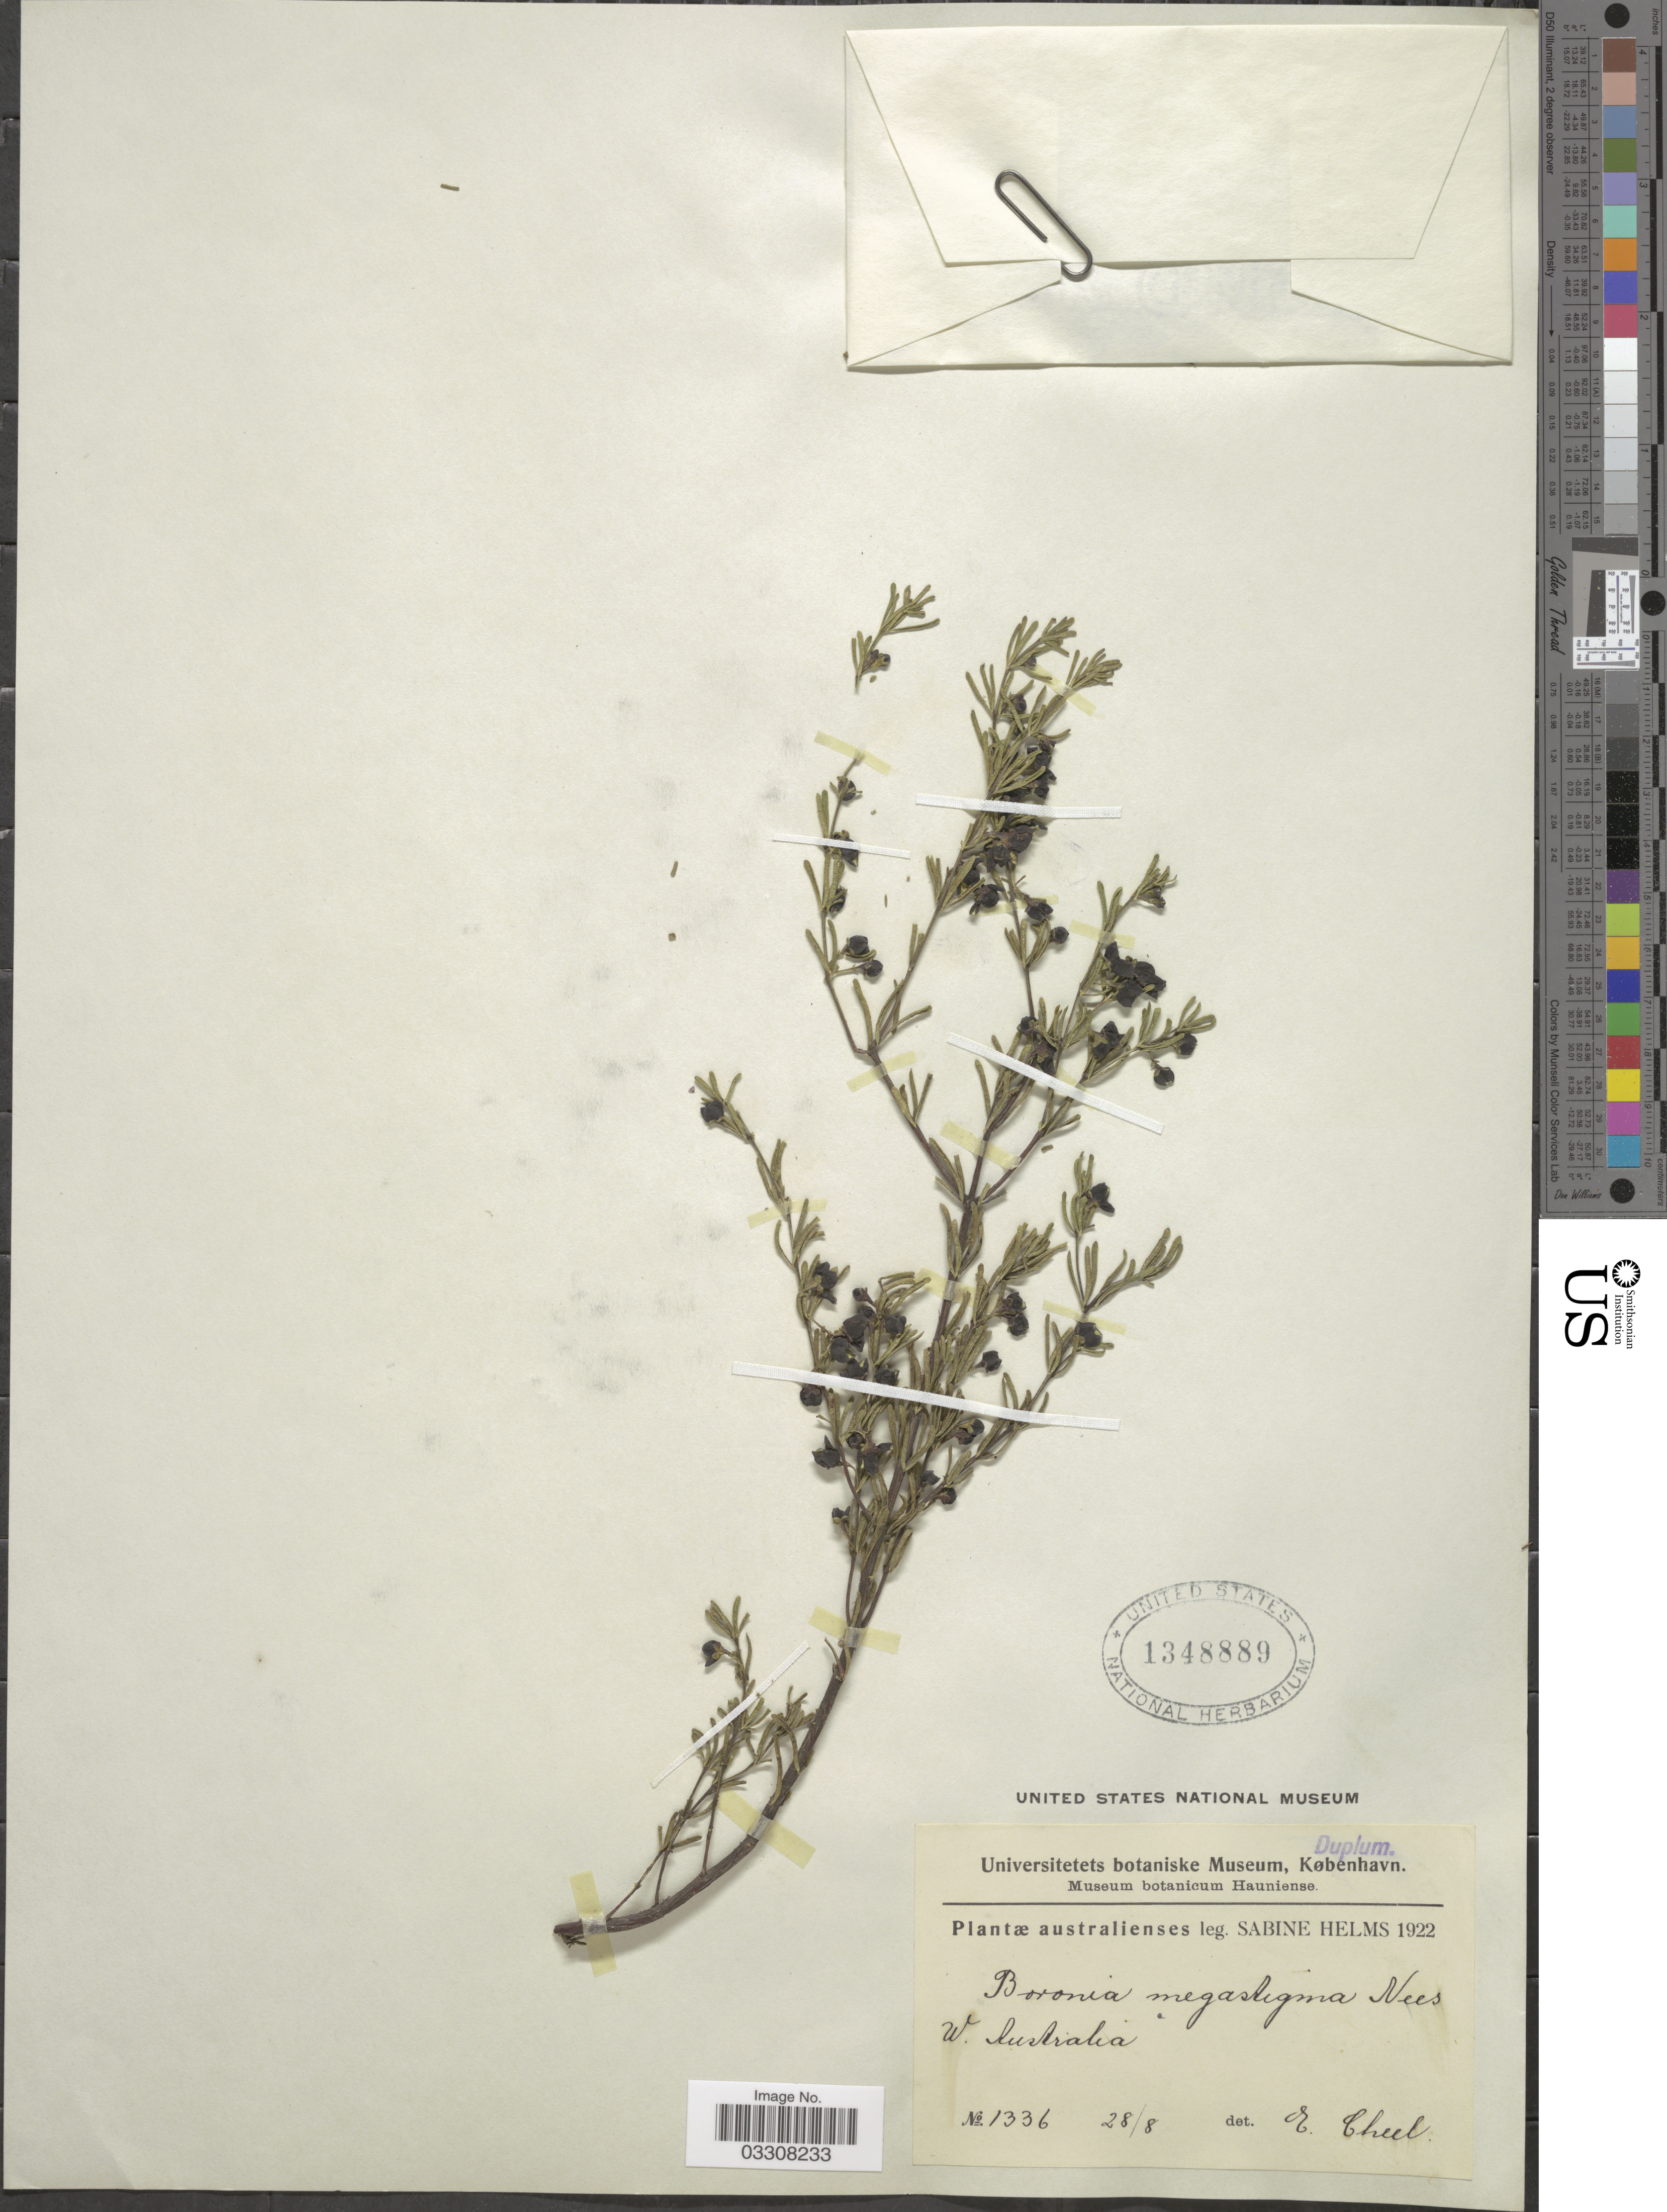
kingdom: Plantae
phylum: Tracheophyta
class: Magnoliopsida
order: Sapindales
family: Rutaceae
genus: Boronia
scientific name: Boronia megastigma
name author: Nees ex Bartlett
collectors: S. Helms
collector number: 1336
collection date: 1922-08-28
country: Australia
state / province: Western Australia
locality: Australienses. W. Australia.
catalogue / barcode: US 1348889